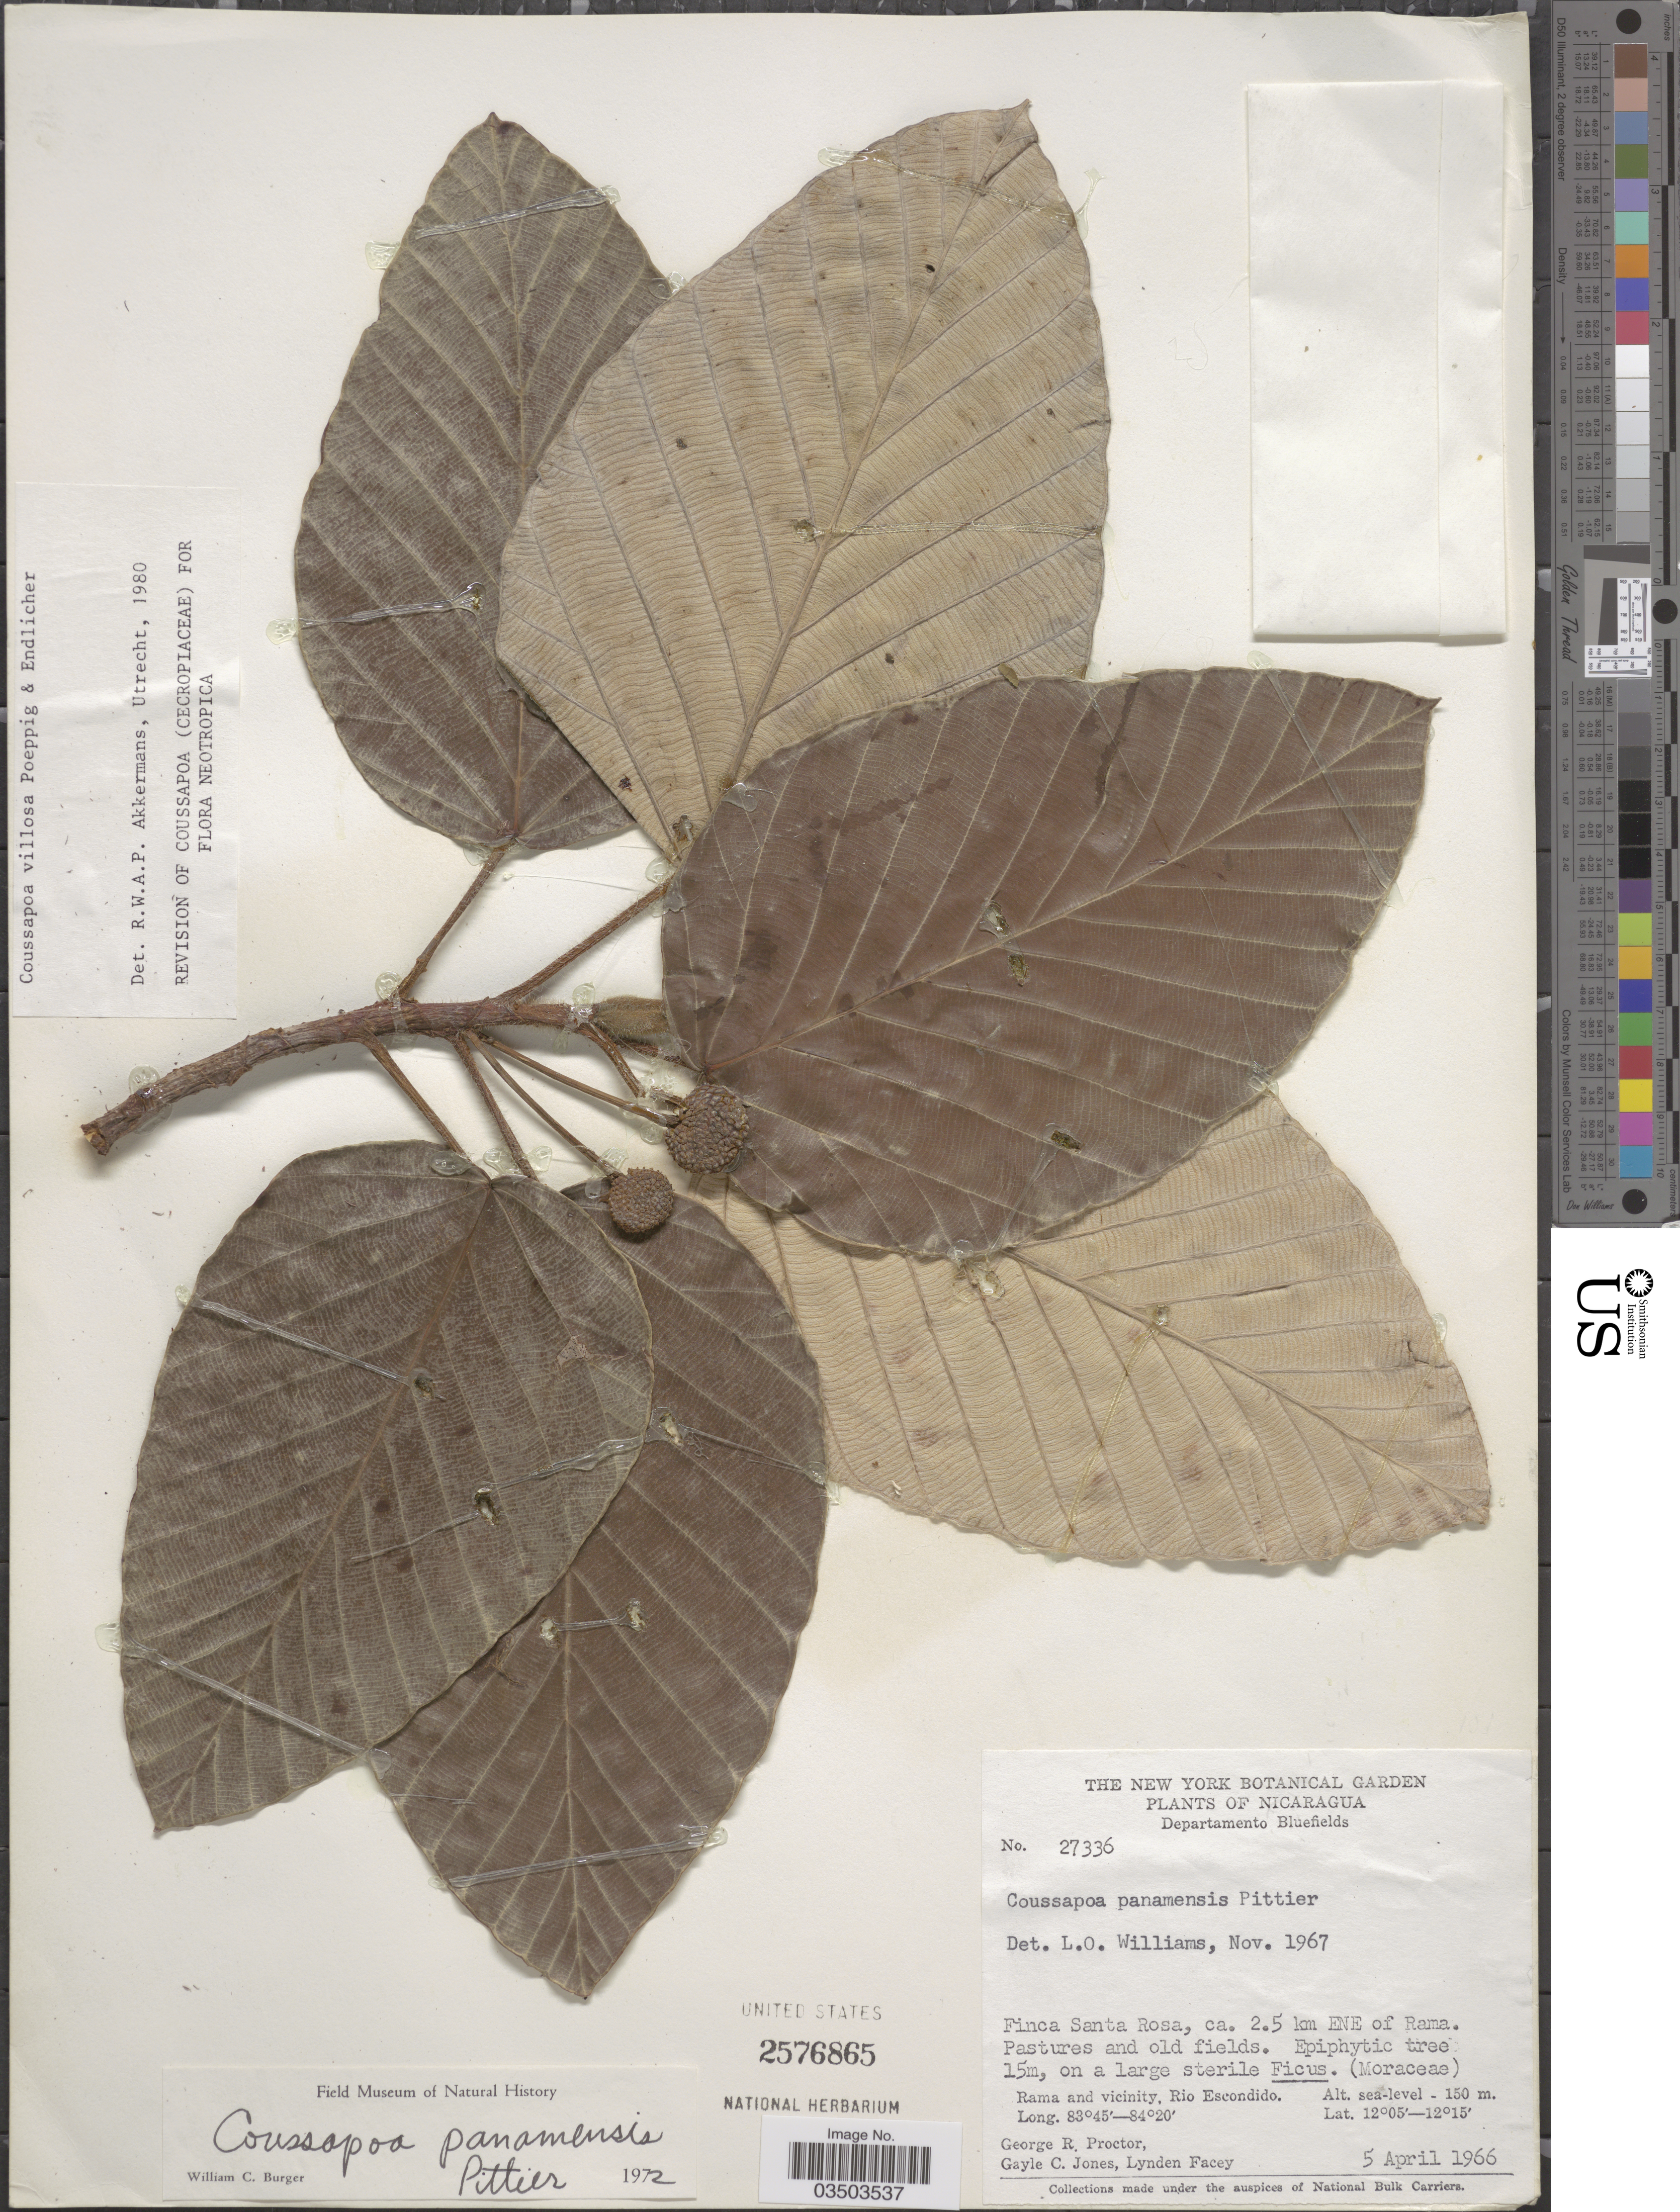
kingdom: Plantae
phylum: Tracheophyta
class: Magnoliopsida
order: Rosales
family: Urticaceae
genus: Coussapoa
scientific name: Coussapoa villosa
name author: Poepp. & Endl.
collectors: G. Proctor, G. C. Jones & L. Facey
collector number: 27336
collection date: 1966-04-05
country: Nicaragua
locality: Departamento Bluefields. Finca Santa Rosa, ca. 2.5 km ENE of Rama. Rama and vicinity, Rio Escondido.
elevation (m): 0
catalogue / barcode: US 2576865